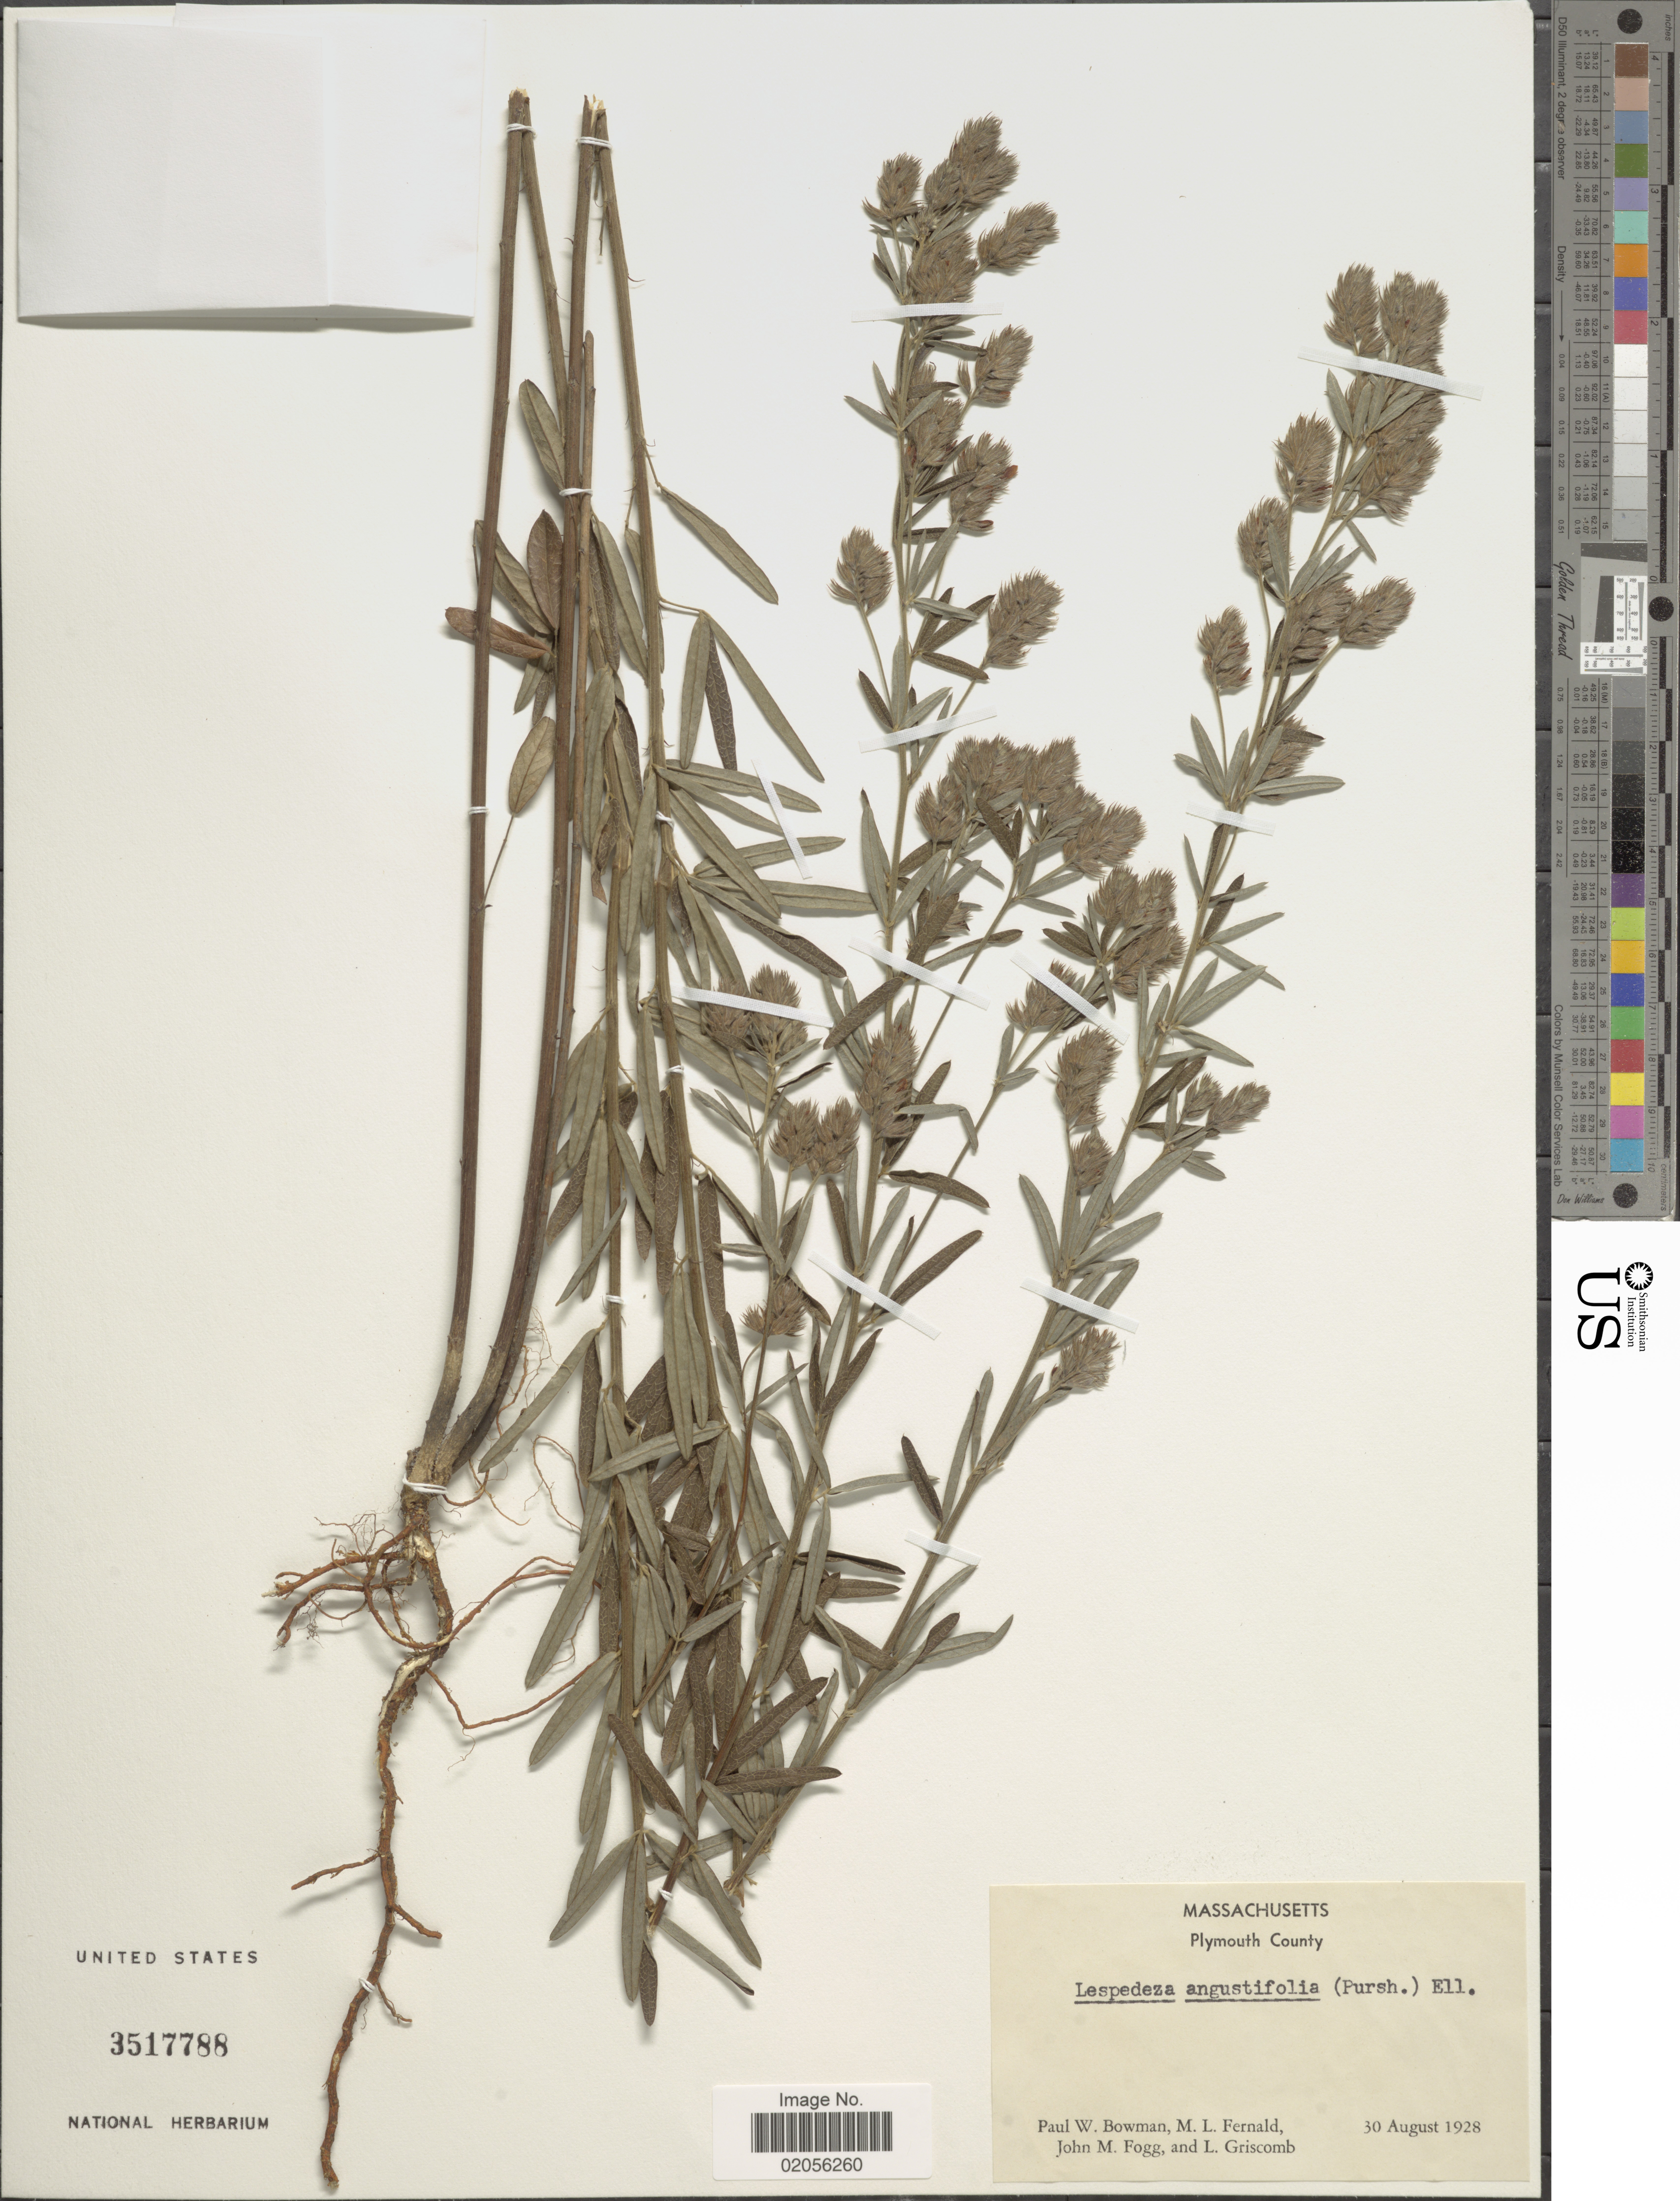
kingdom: Plantae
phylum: Tracheophyta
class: Magnoliopsida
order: Fabales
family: Fabaceae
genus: Lespedeza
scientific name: Lespedeza angustifolia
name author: (Pursh) Elliott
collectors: P. Bowman, M. L. Fernald, J. Fogg & L. Griscomb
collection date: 1928-08-30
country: United States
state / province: Massachusetts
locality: Plymouth County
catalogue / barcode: US 3517788